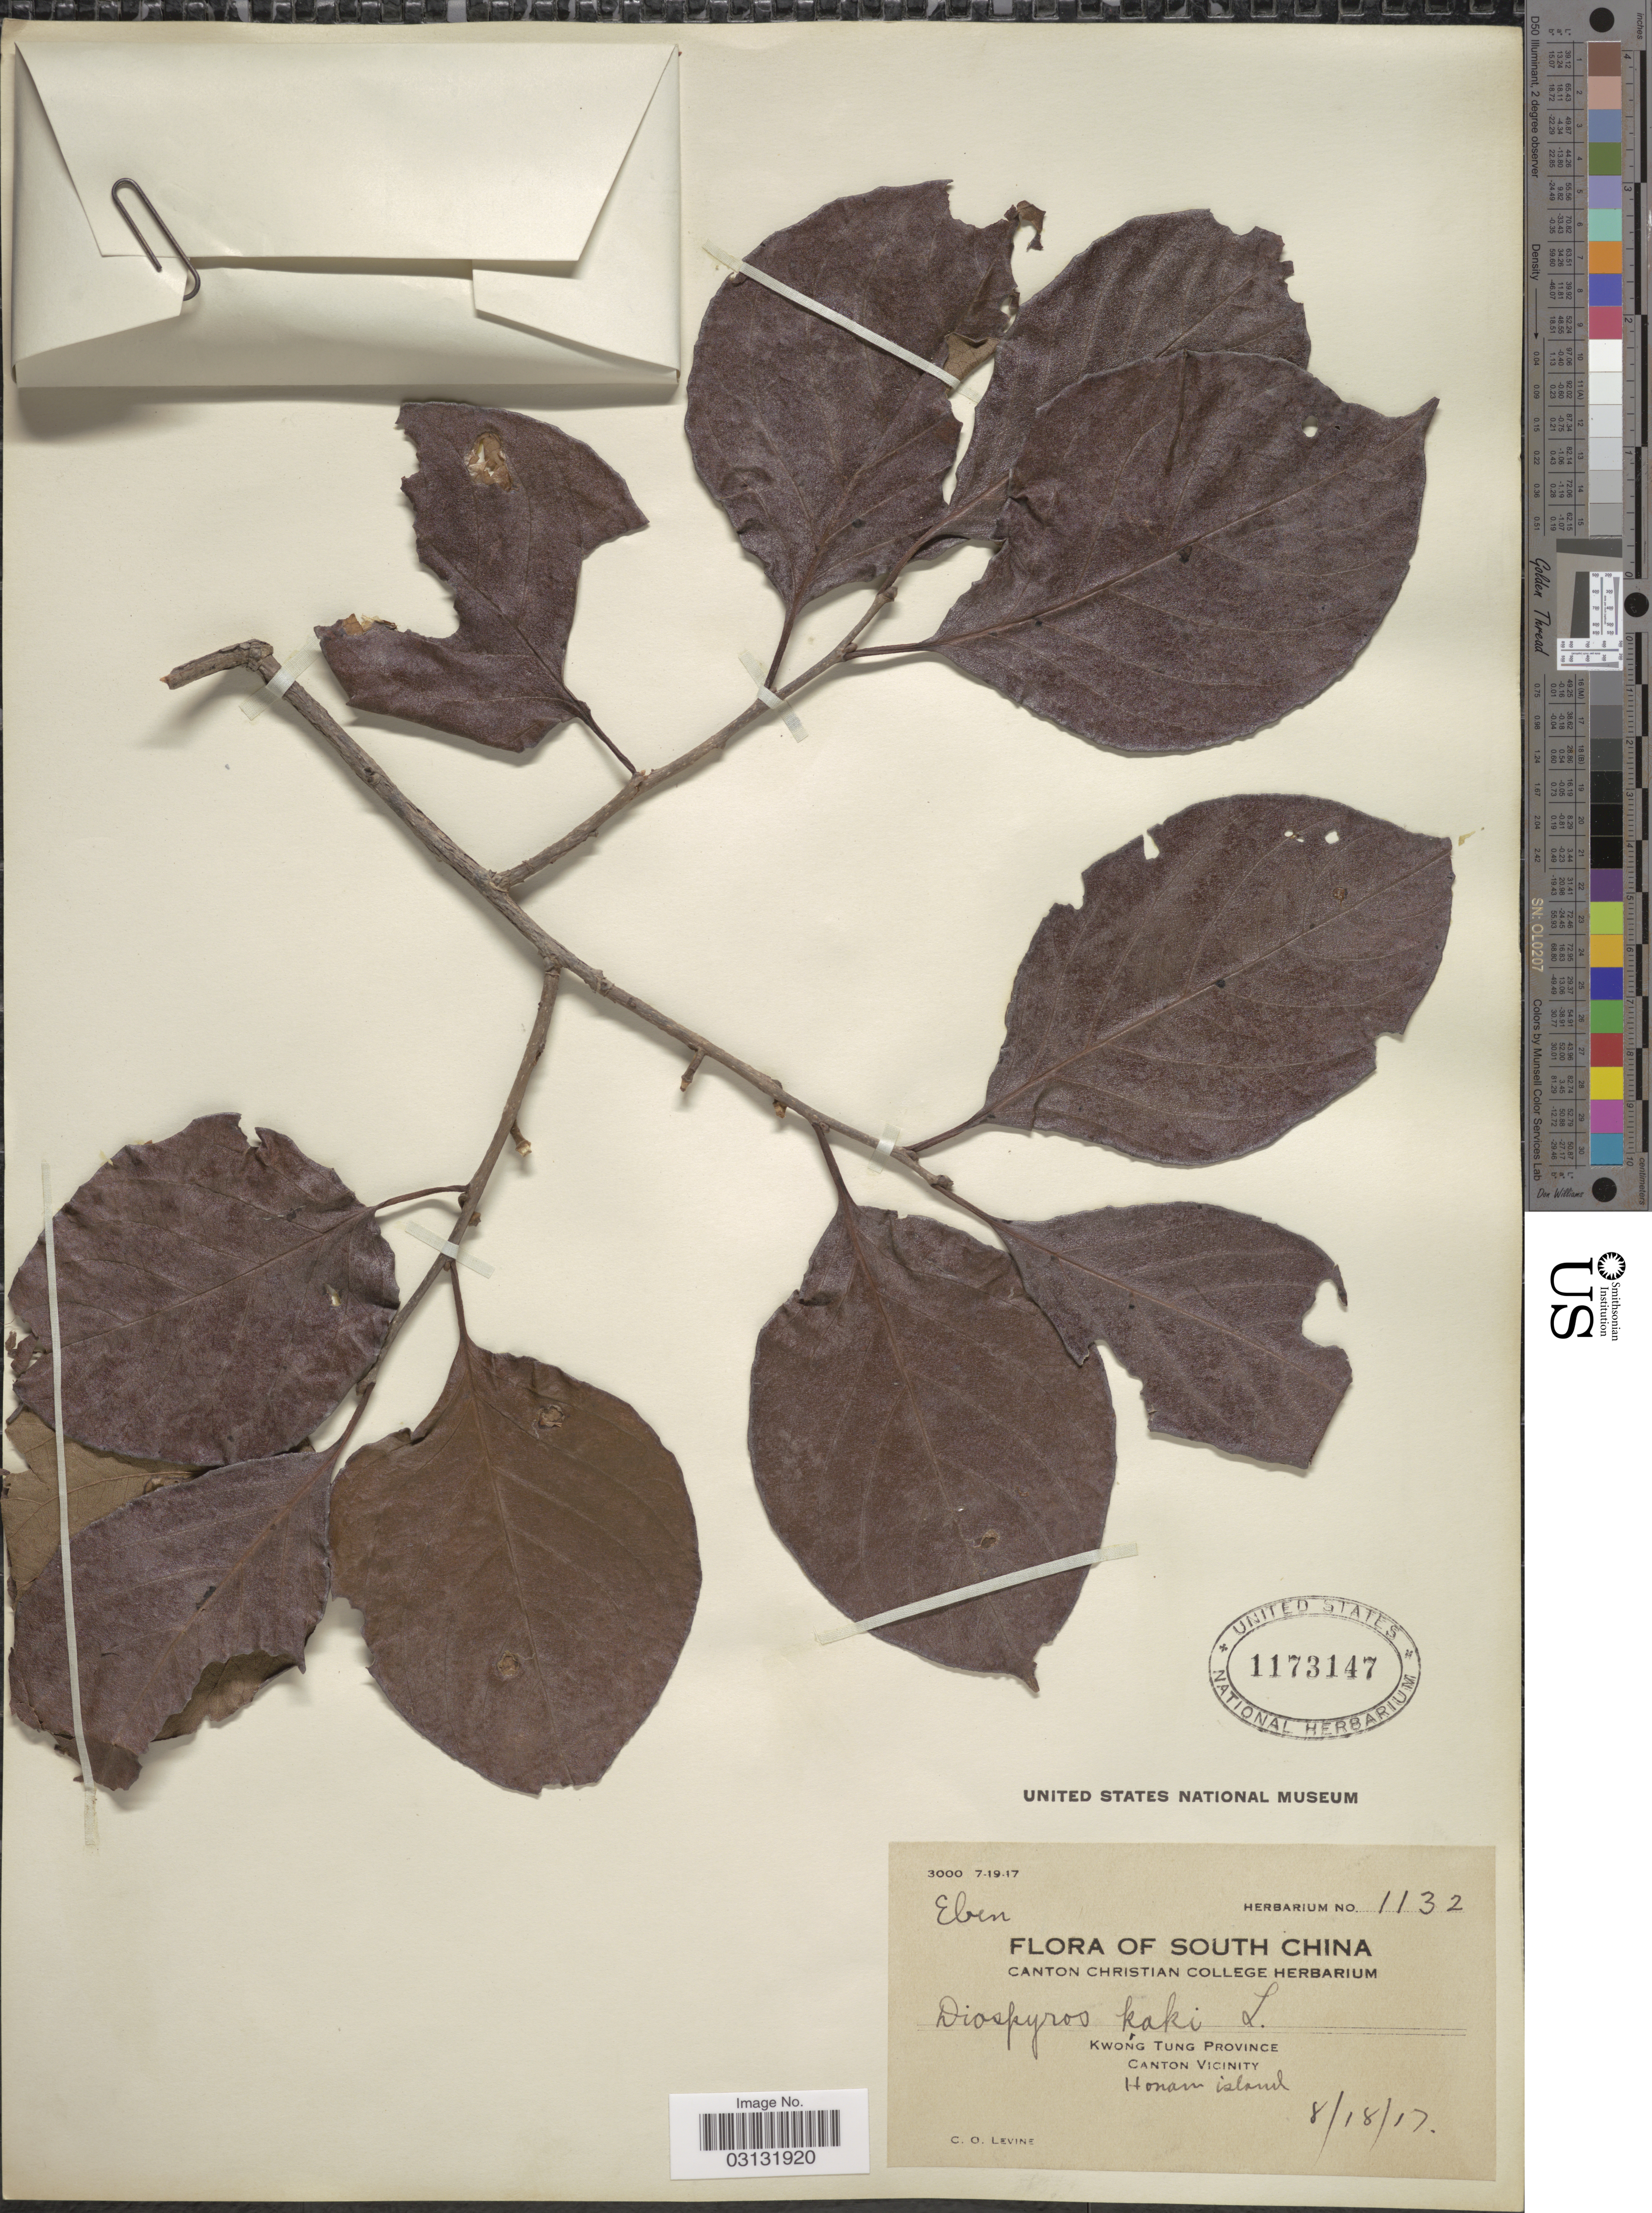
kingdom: Plantae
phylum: Tracheophyta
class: Magnoliopsida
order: Ericales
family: Ebenaceae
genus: Diospyros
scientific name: Diospyros kaki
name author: Thunb.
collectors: C. O. Levine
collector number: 1132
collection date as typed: Transcribed d/m/y: 18/8/17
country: China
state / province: Guangdong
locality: South China. Kwong Tung Province. Canton Vicinity. Honam island.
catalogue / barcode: US 1173147